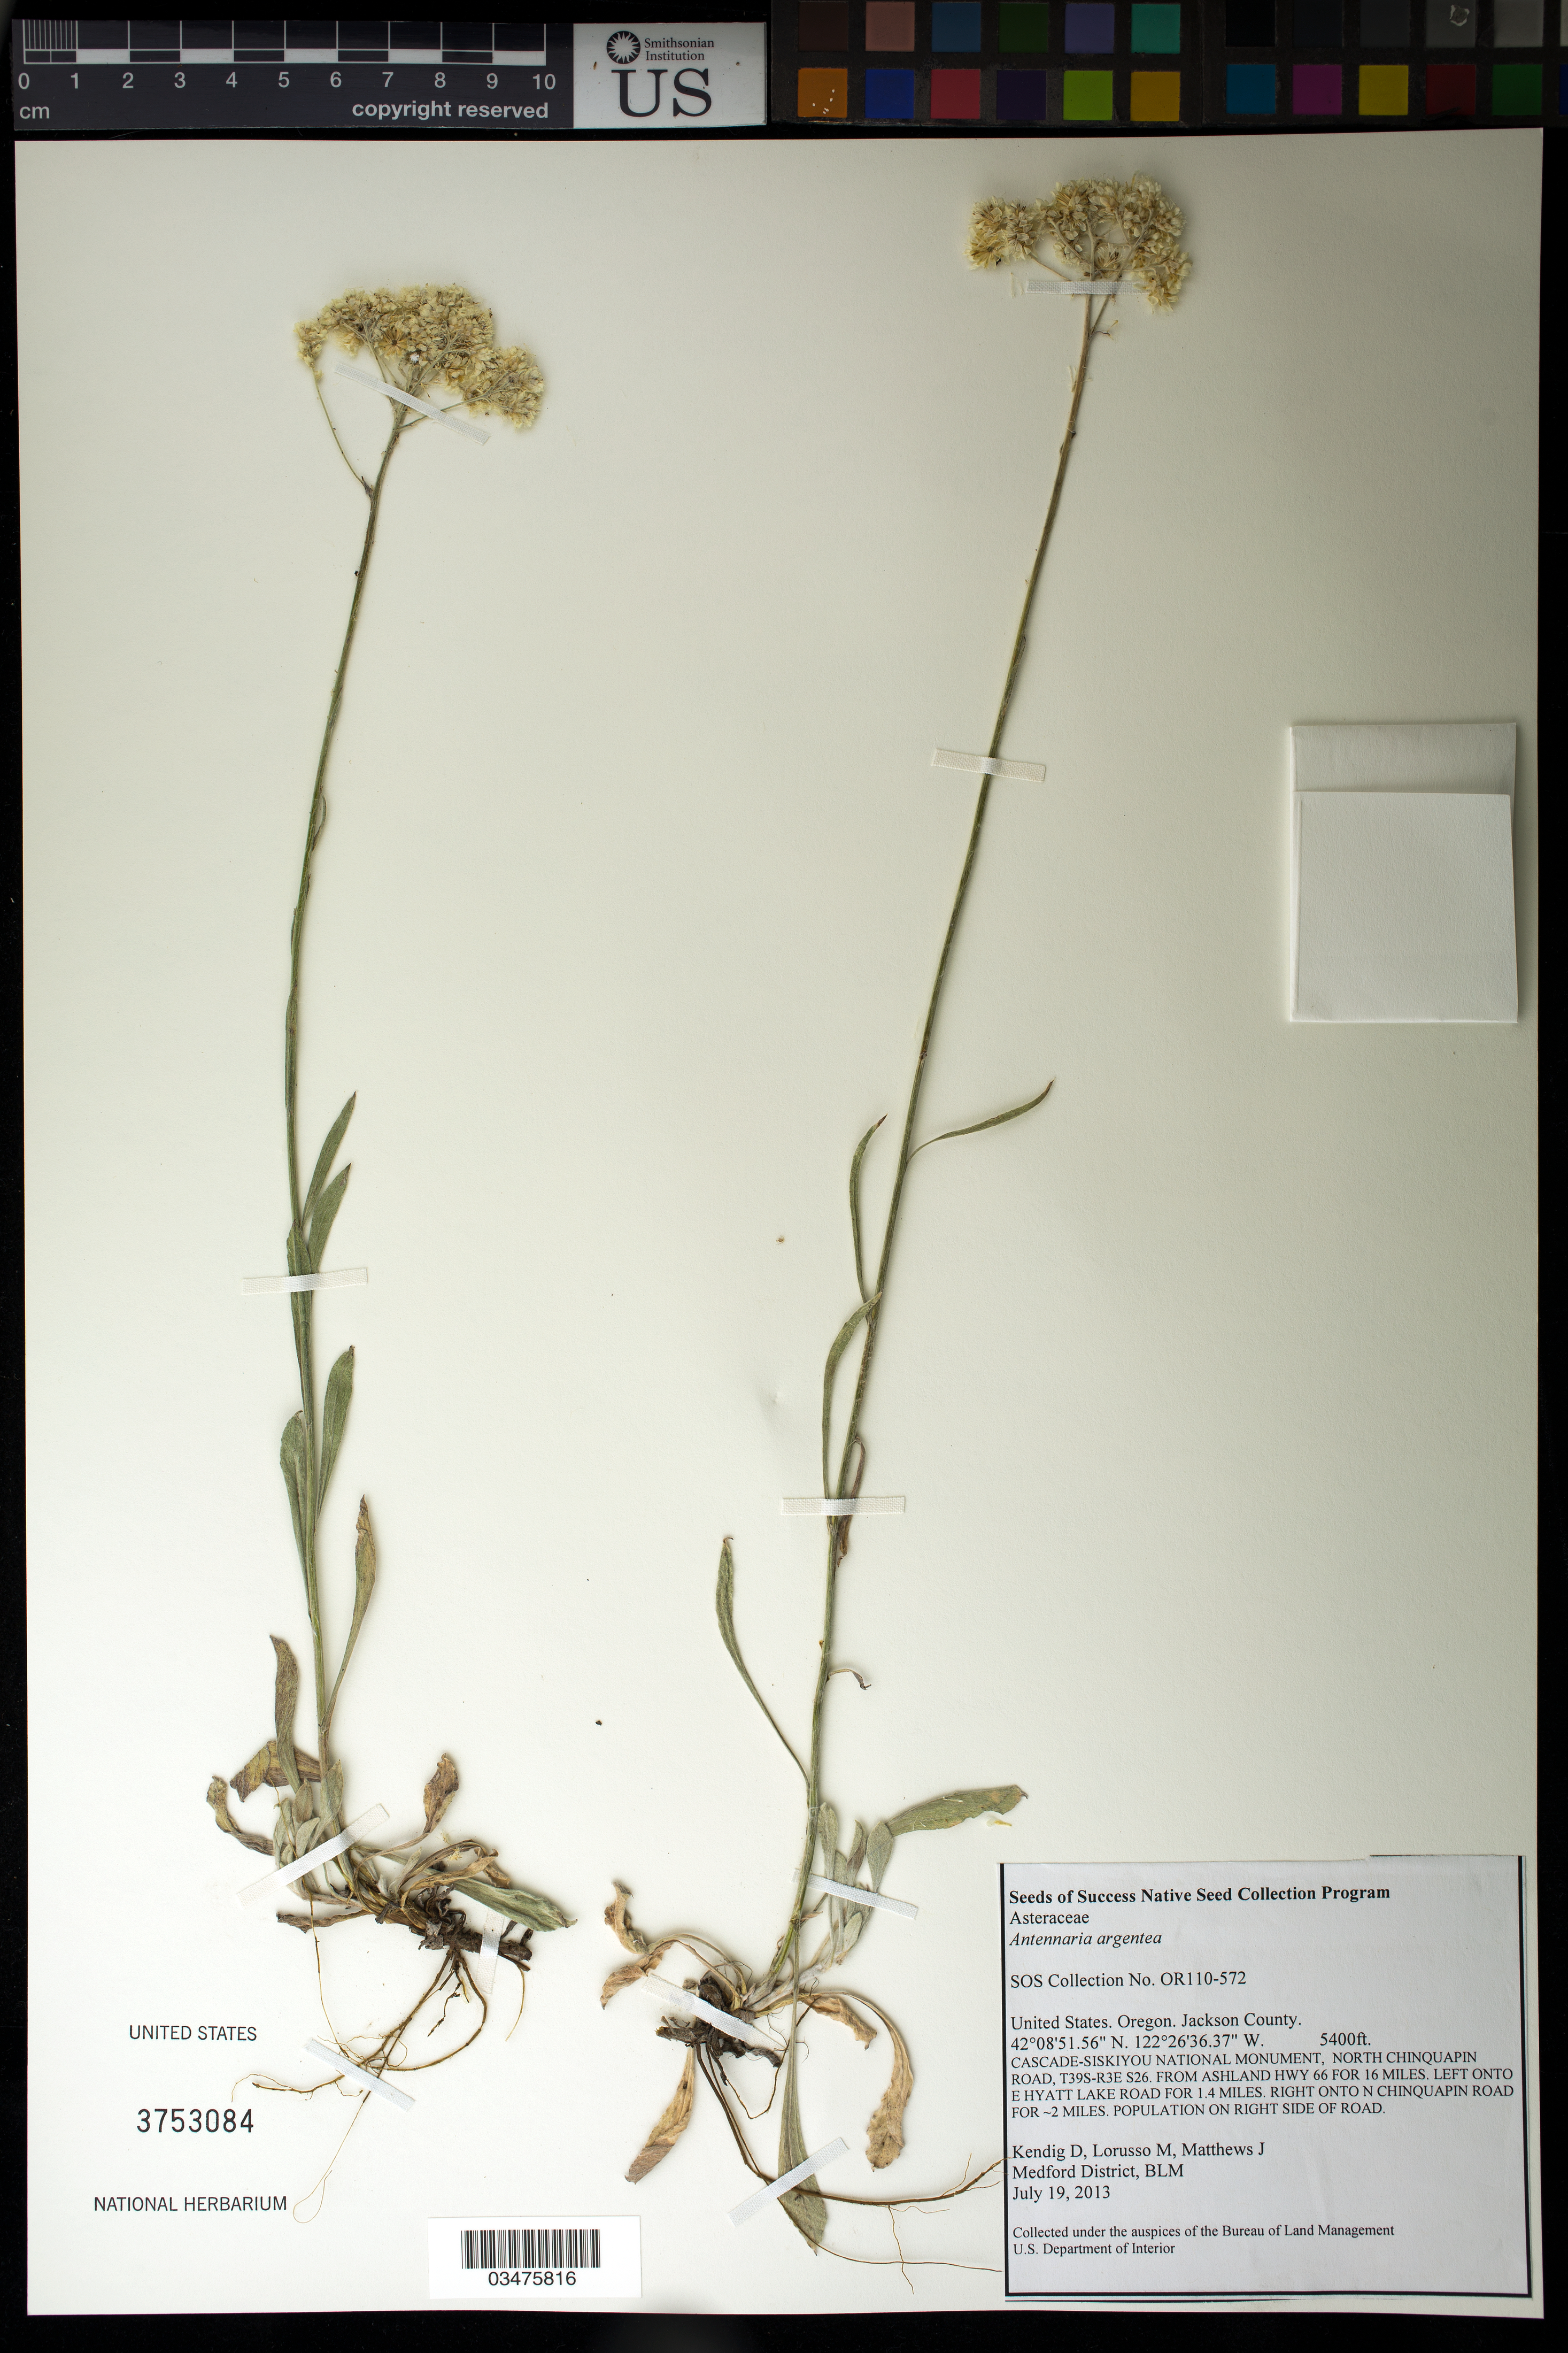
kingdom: Plantae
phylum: Tracheophyta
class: Magnoliopsida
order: Asterales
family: Asteraceae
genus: Antennaria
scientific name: Antennaria argentea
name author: Benth.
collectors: D. Kendig, M. Lorusso & J. Matthews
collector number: OR110-572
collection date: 2013-07-19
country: United States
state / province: Oregon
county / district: Jackson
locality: Cascade-Siskiyou National Monument, right side of N Chinquapin Road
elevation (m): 1646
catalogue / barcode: US 3753084